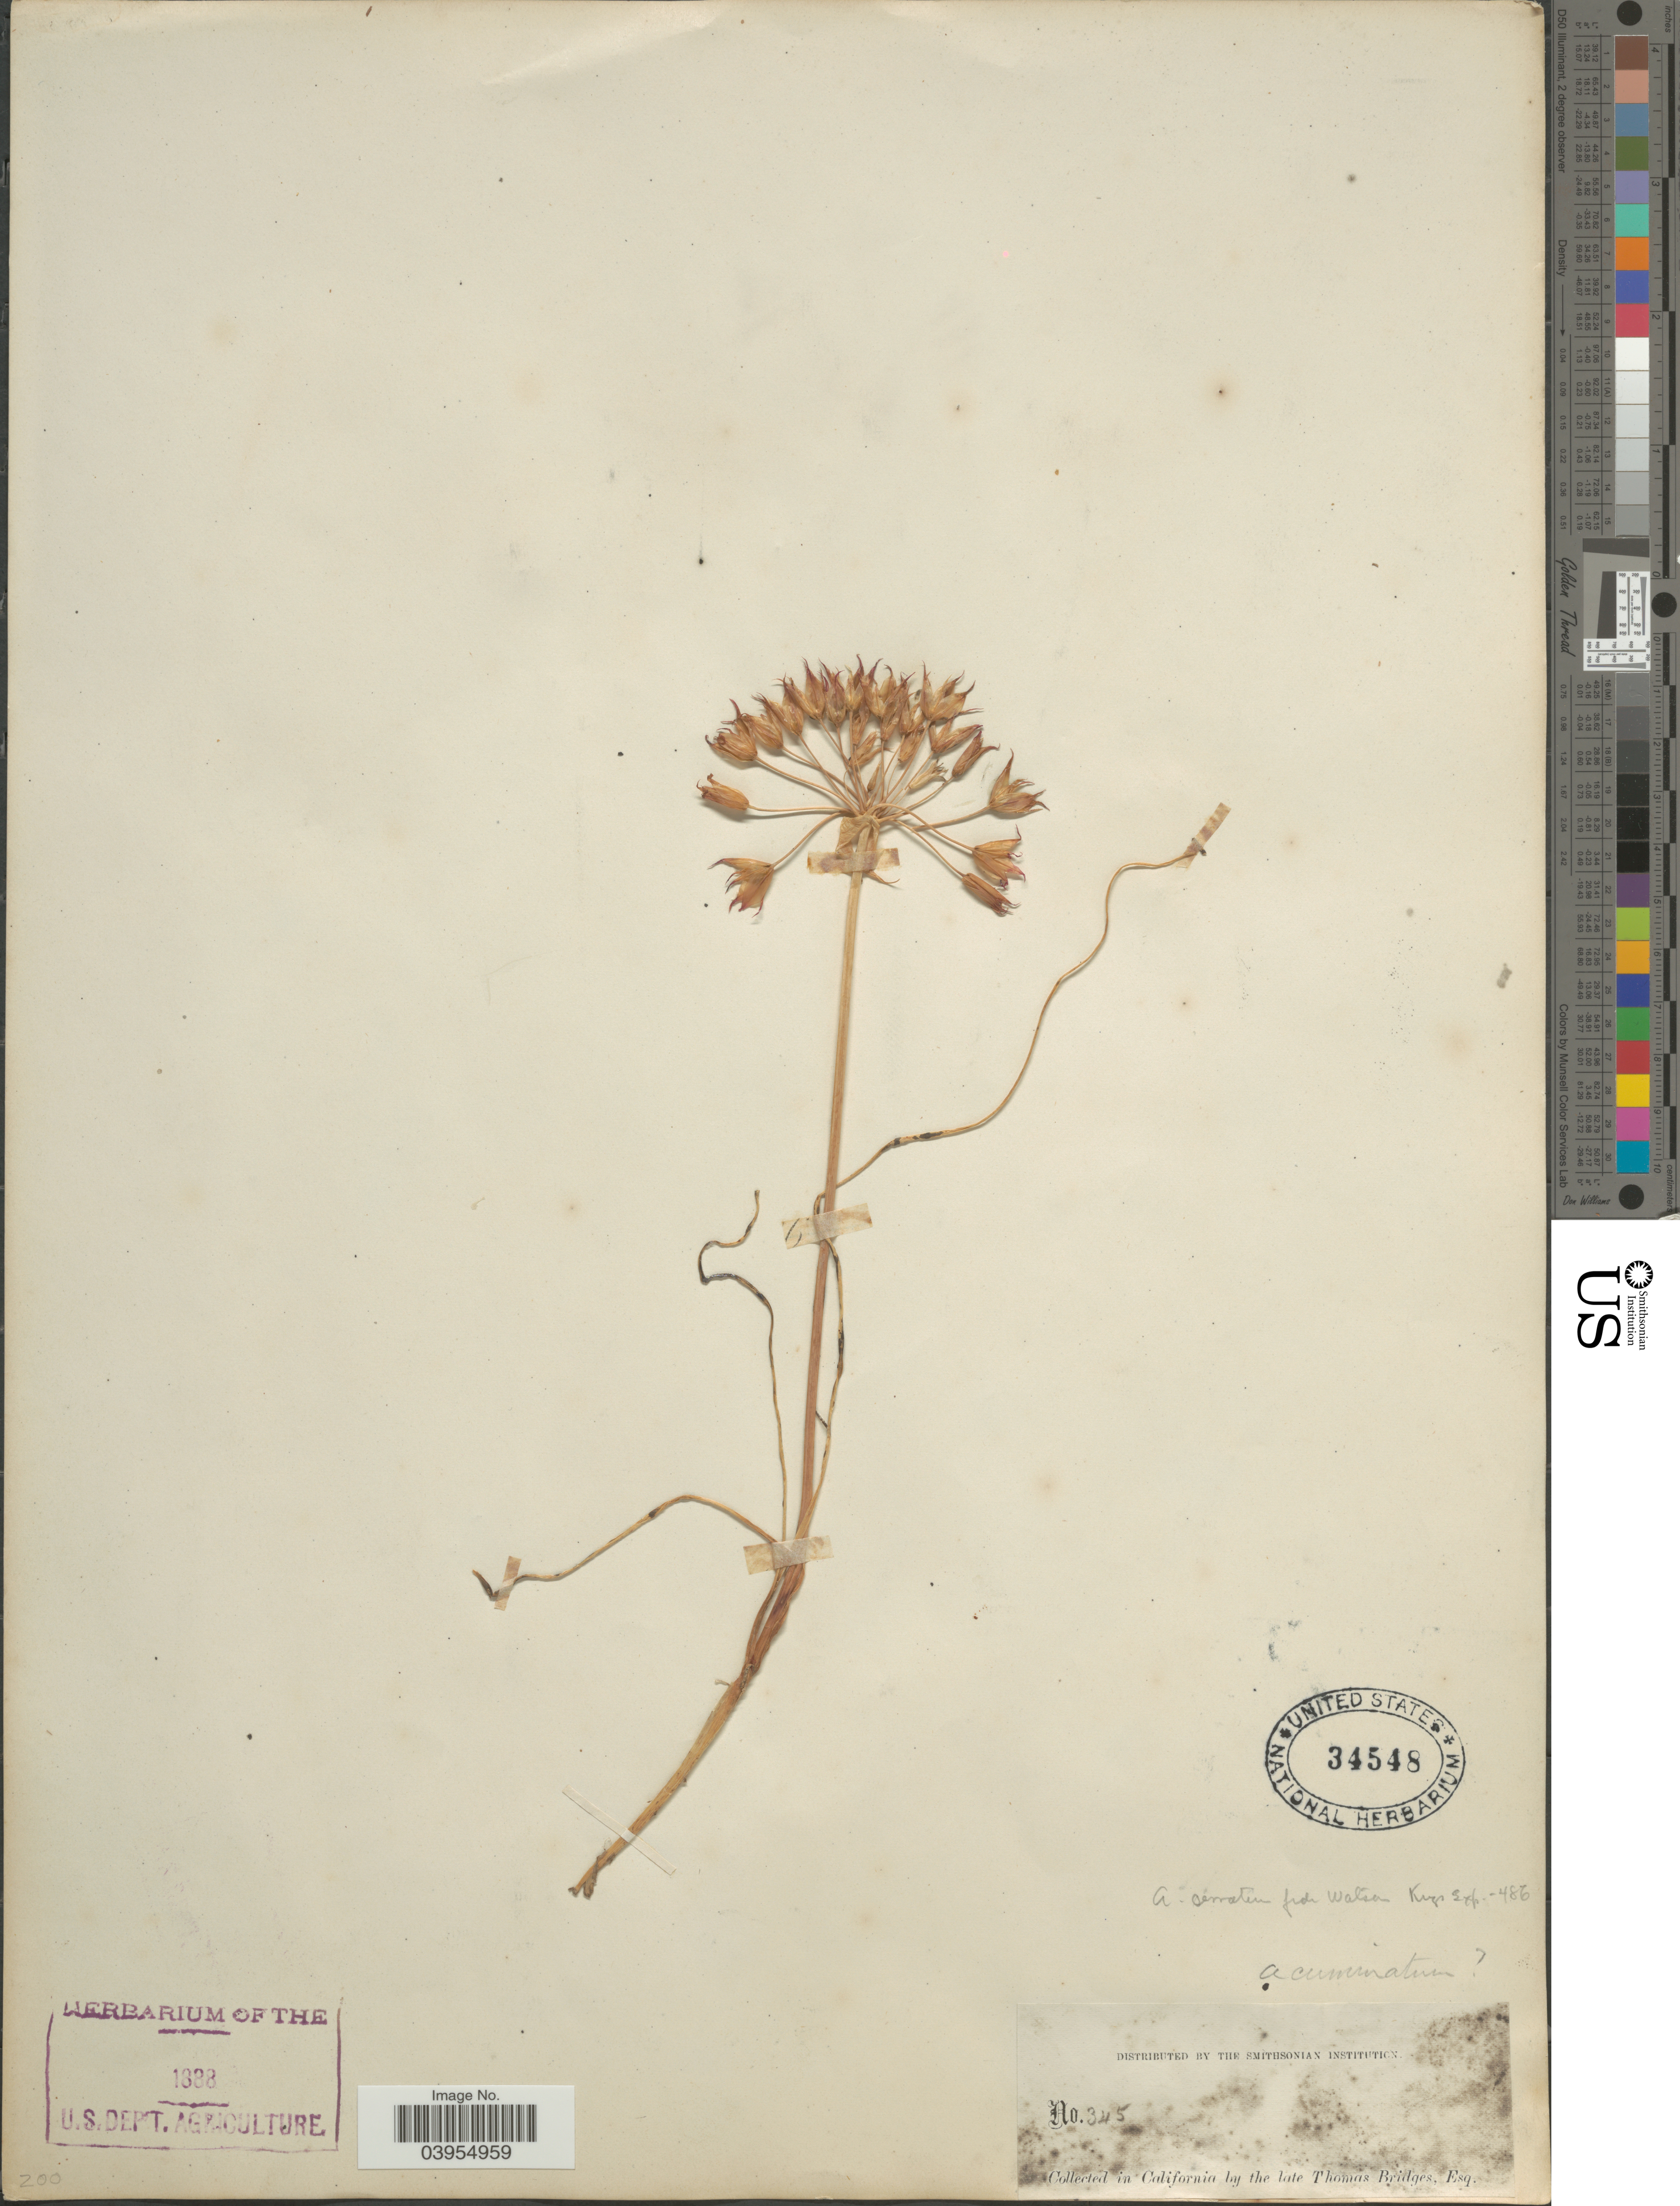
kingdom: Plantae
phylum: Tracheophyta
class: Liliopsida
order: Asparagales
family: Amaryllidaceae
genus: Allium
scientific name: Allium acuminatum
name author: Hook.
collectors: T. Bridges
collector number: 345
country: United States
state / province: California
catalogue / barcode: US 34548